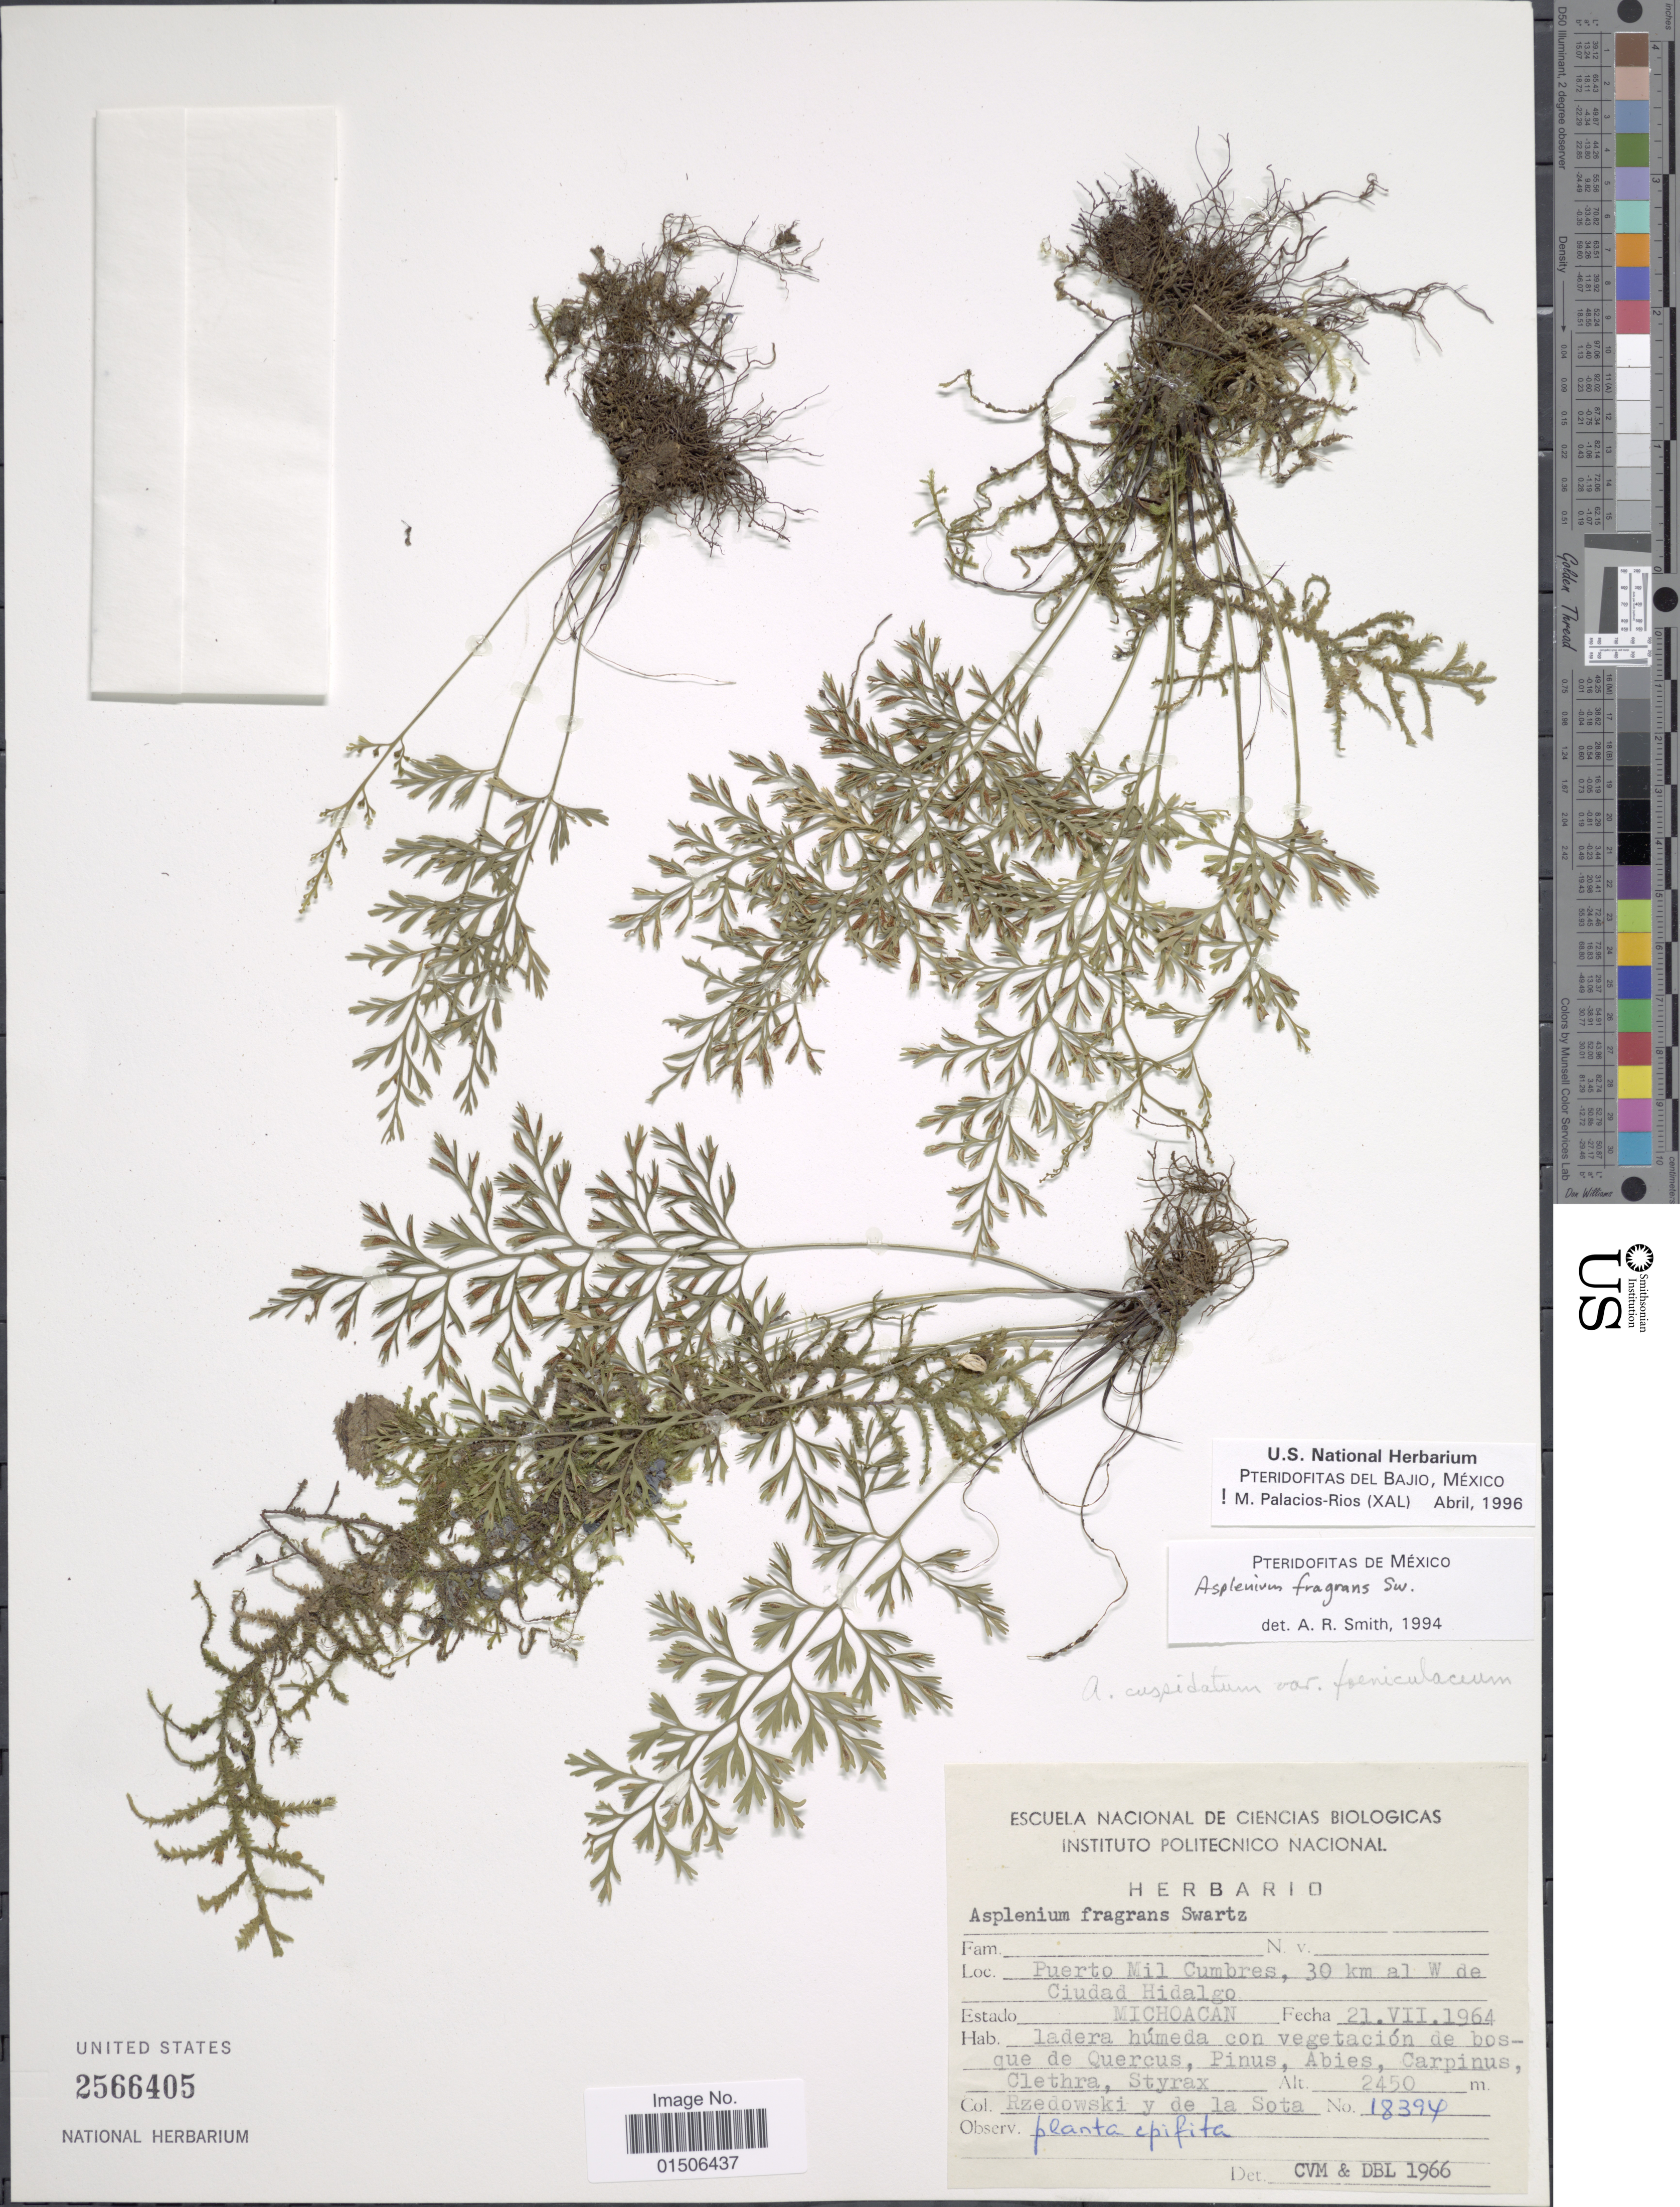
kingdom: Plantae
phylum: Tracheophyta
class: Polypodiopsida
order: Polypodiales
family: Aspleniaceae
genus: Asplenium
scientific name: Asplenium fragrans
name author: Sw.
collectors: Rzedowski, -- & de la Sota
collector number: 18394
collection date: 1964-07-21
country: Mexico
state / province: Michoacán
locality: Puerto Mil Cumbres, 30 km al W de Ciudad Hidalgo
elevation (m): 2450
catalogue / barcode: US 2566405